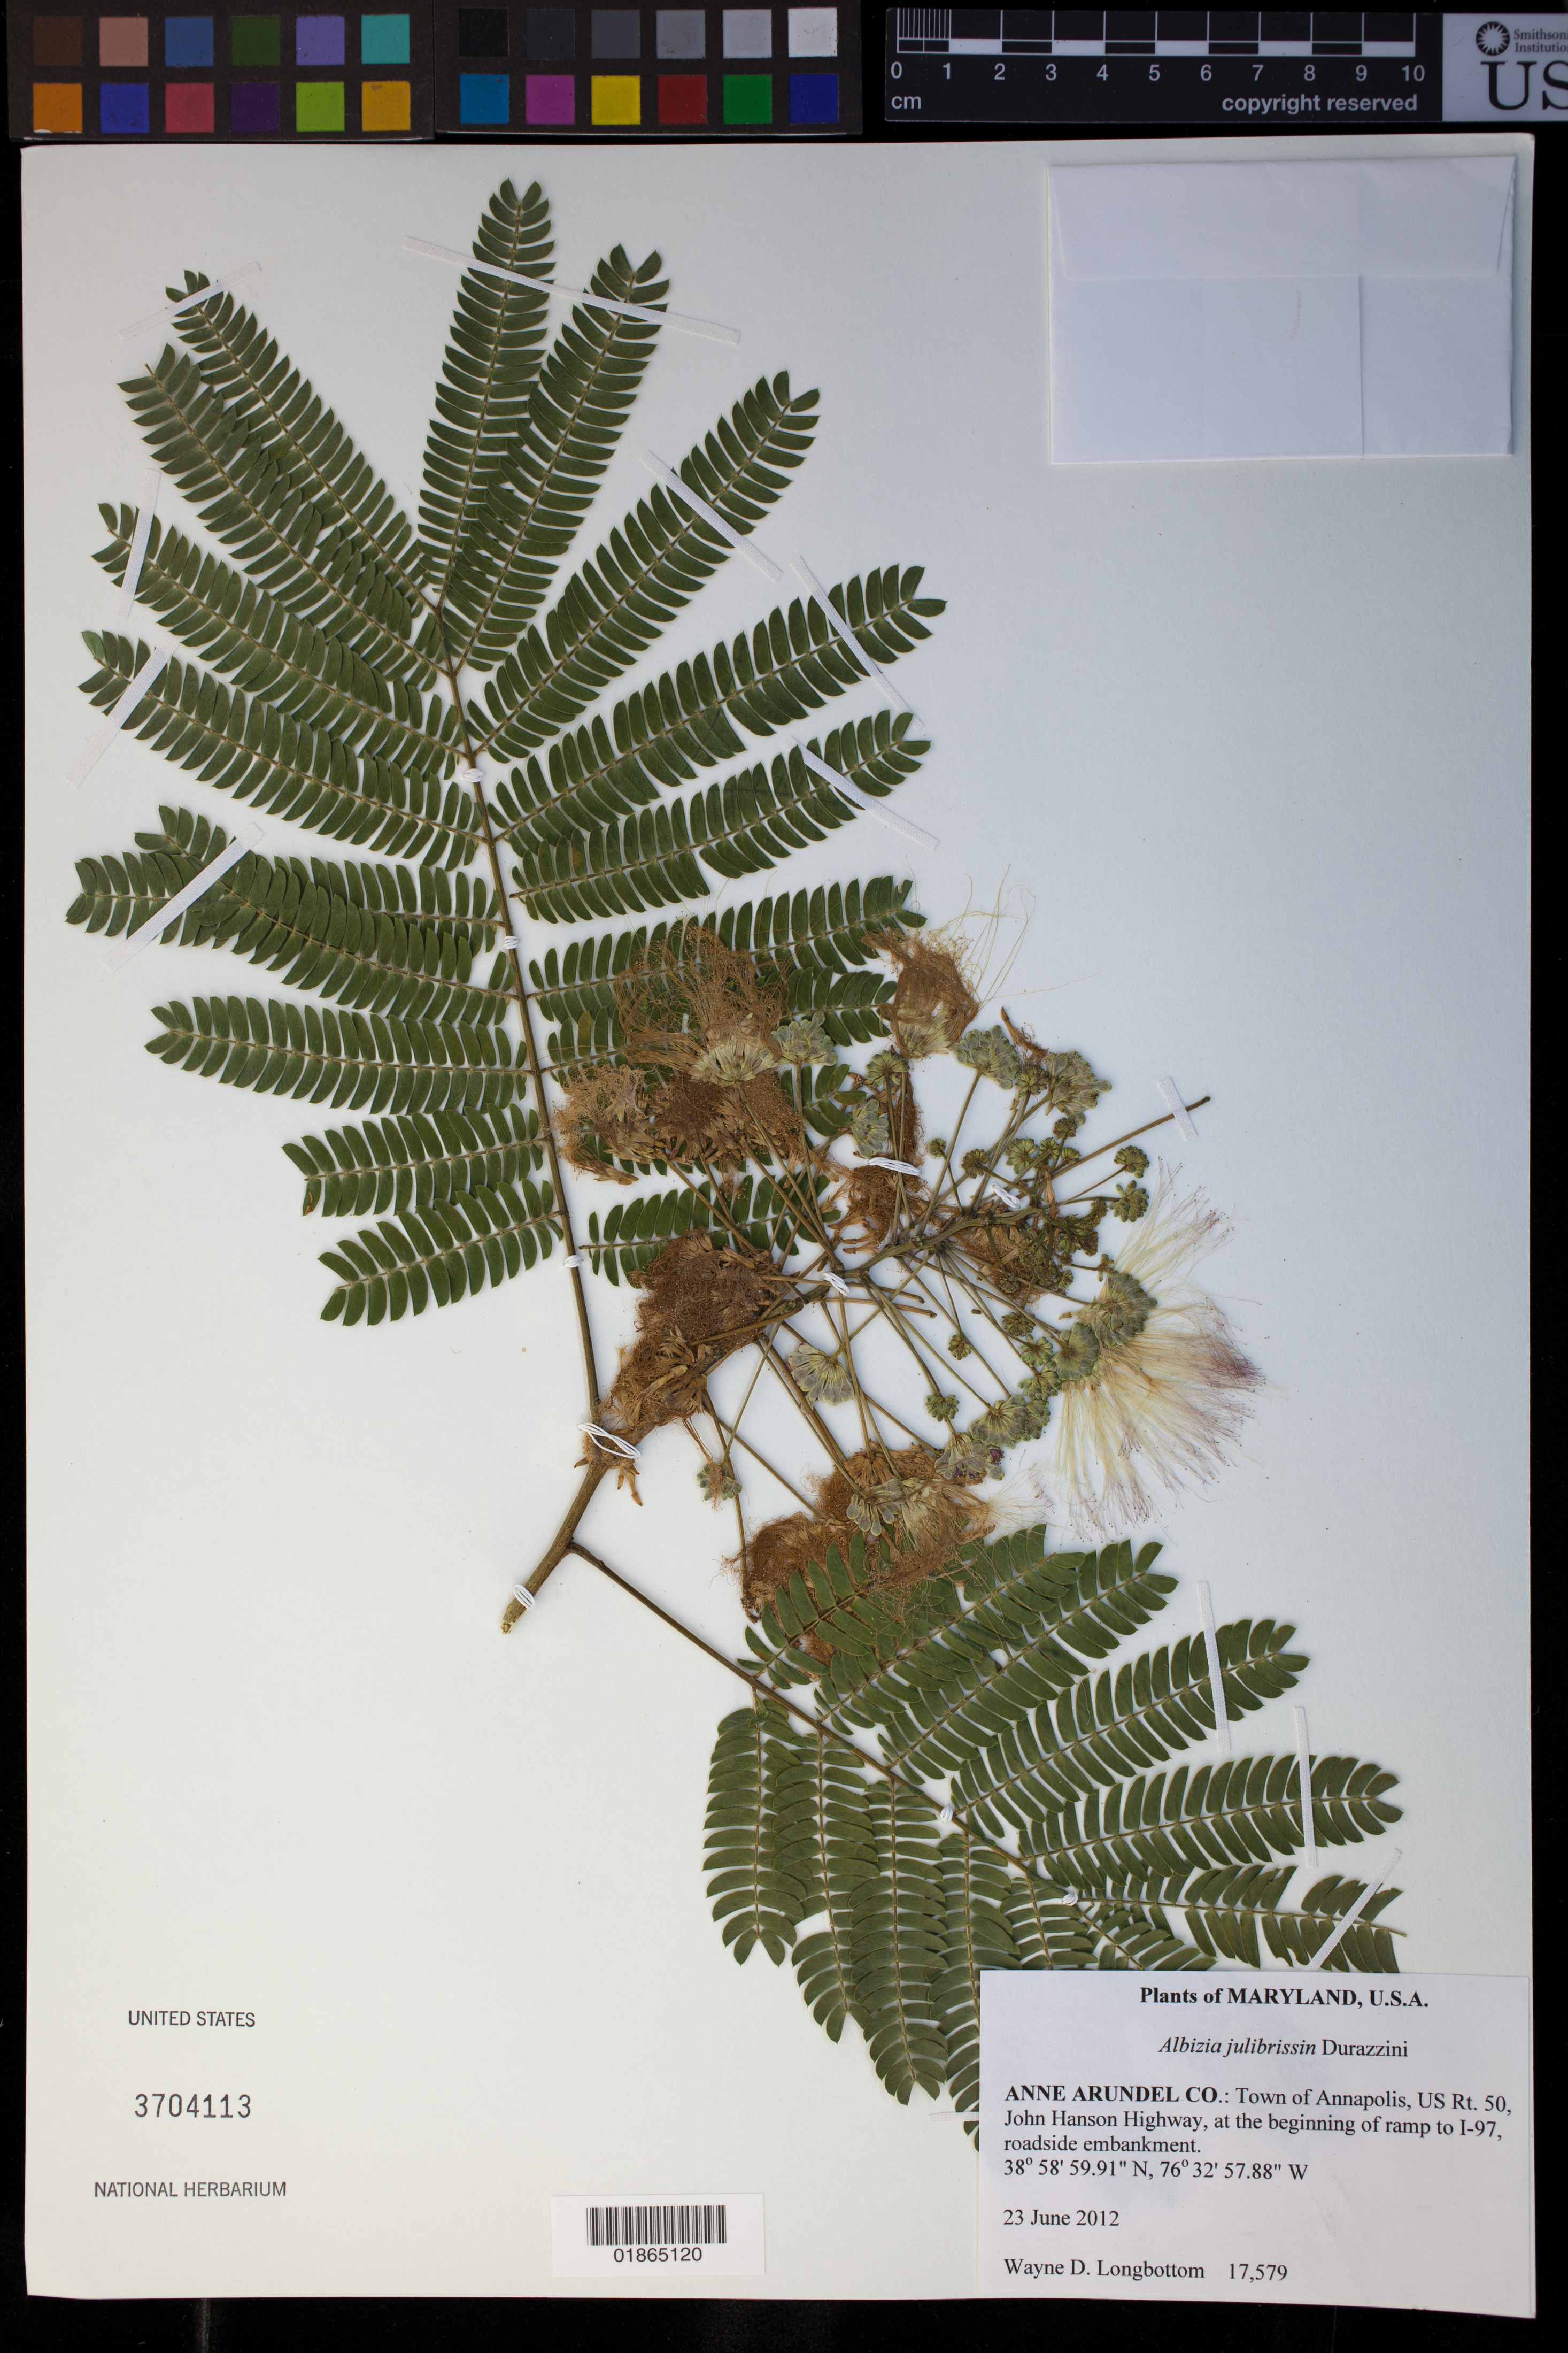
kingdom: Plantae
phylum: Tracheophyta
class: Magnoliopsida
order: Fabales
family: Fabaceae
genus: Albizia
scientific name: Albizia julibrissin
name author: Durazz.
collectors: W. D. Longbottom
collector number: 17579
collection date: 2012-06-23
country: United States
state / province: Maryland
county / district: Anne Arundel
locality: Town of Annapolis, US Rt. 50, John Hanson Highway, at the beginning of ramp to I-97, roadside embankment.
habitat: Roadside embankment.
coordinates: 38 58 59.91 N, 76 32 57.88 W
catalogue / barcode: US 3704113